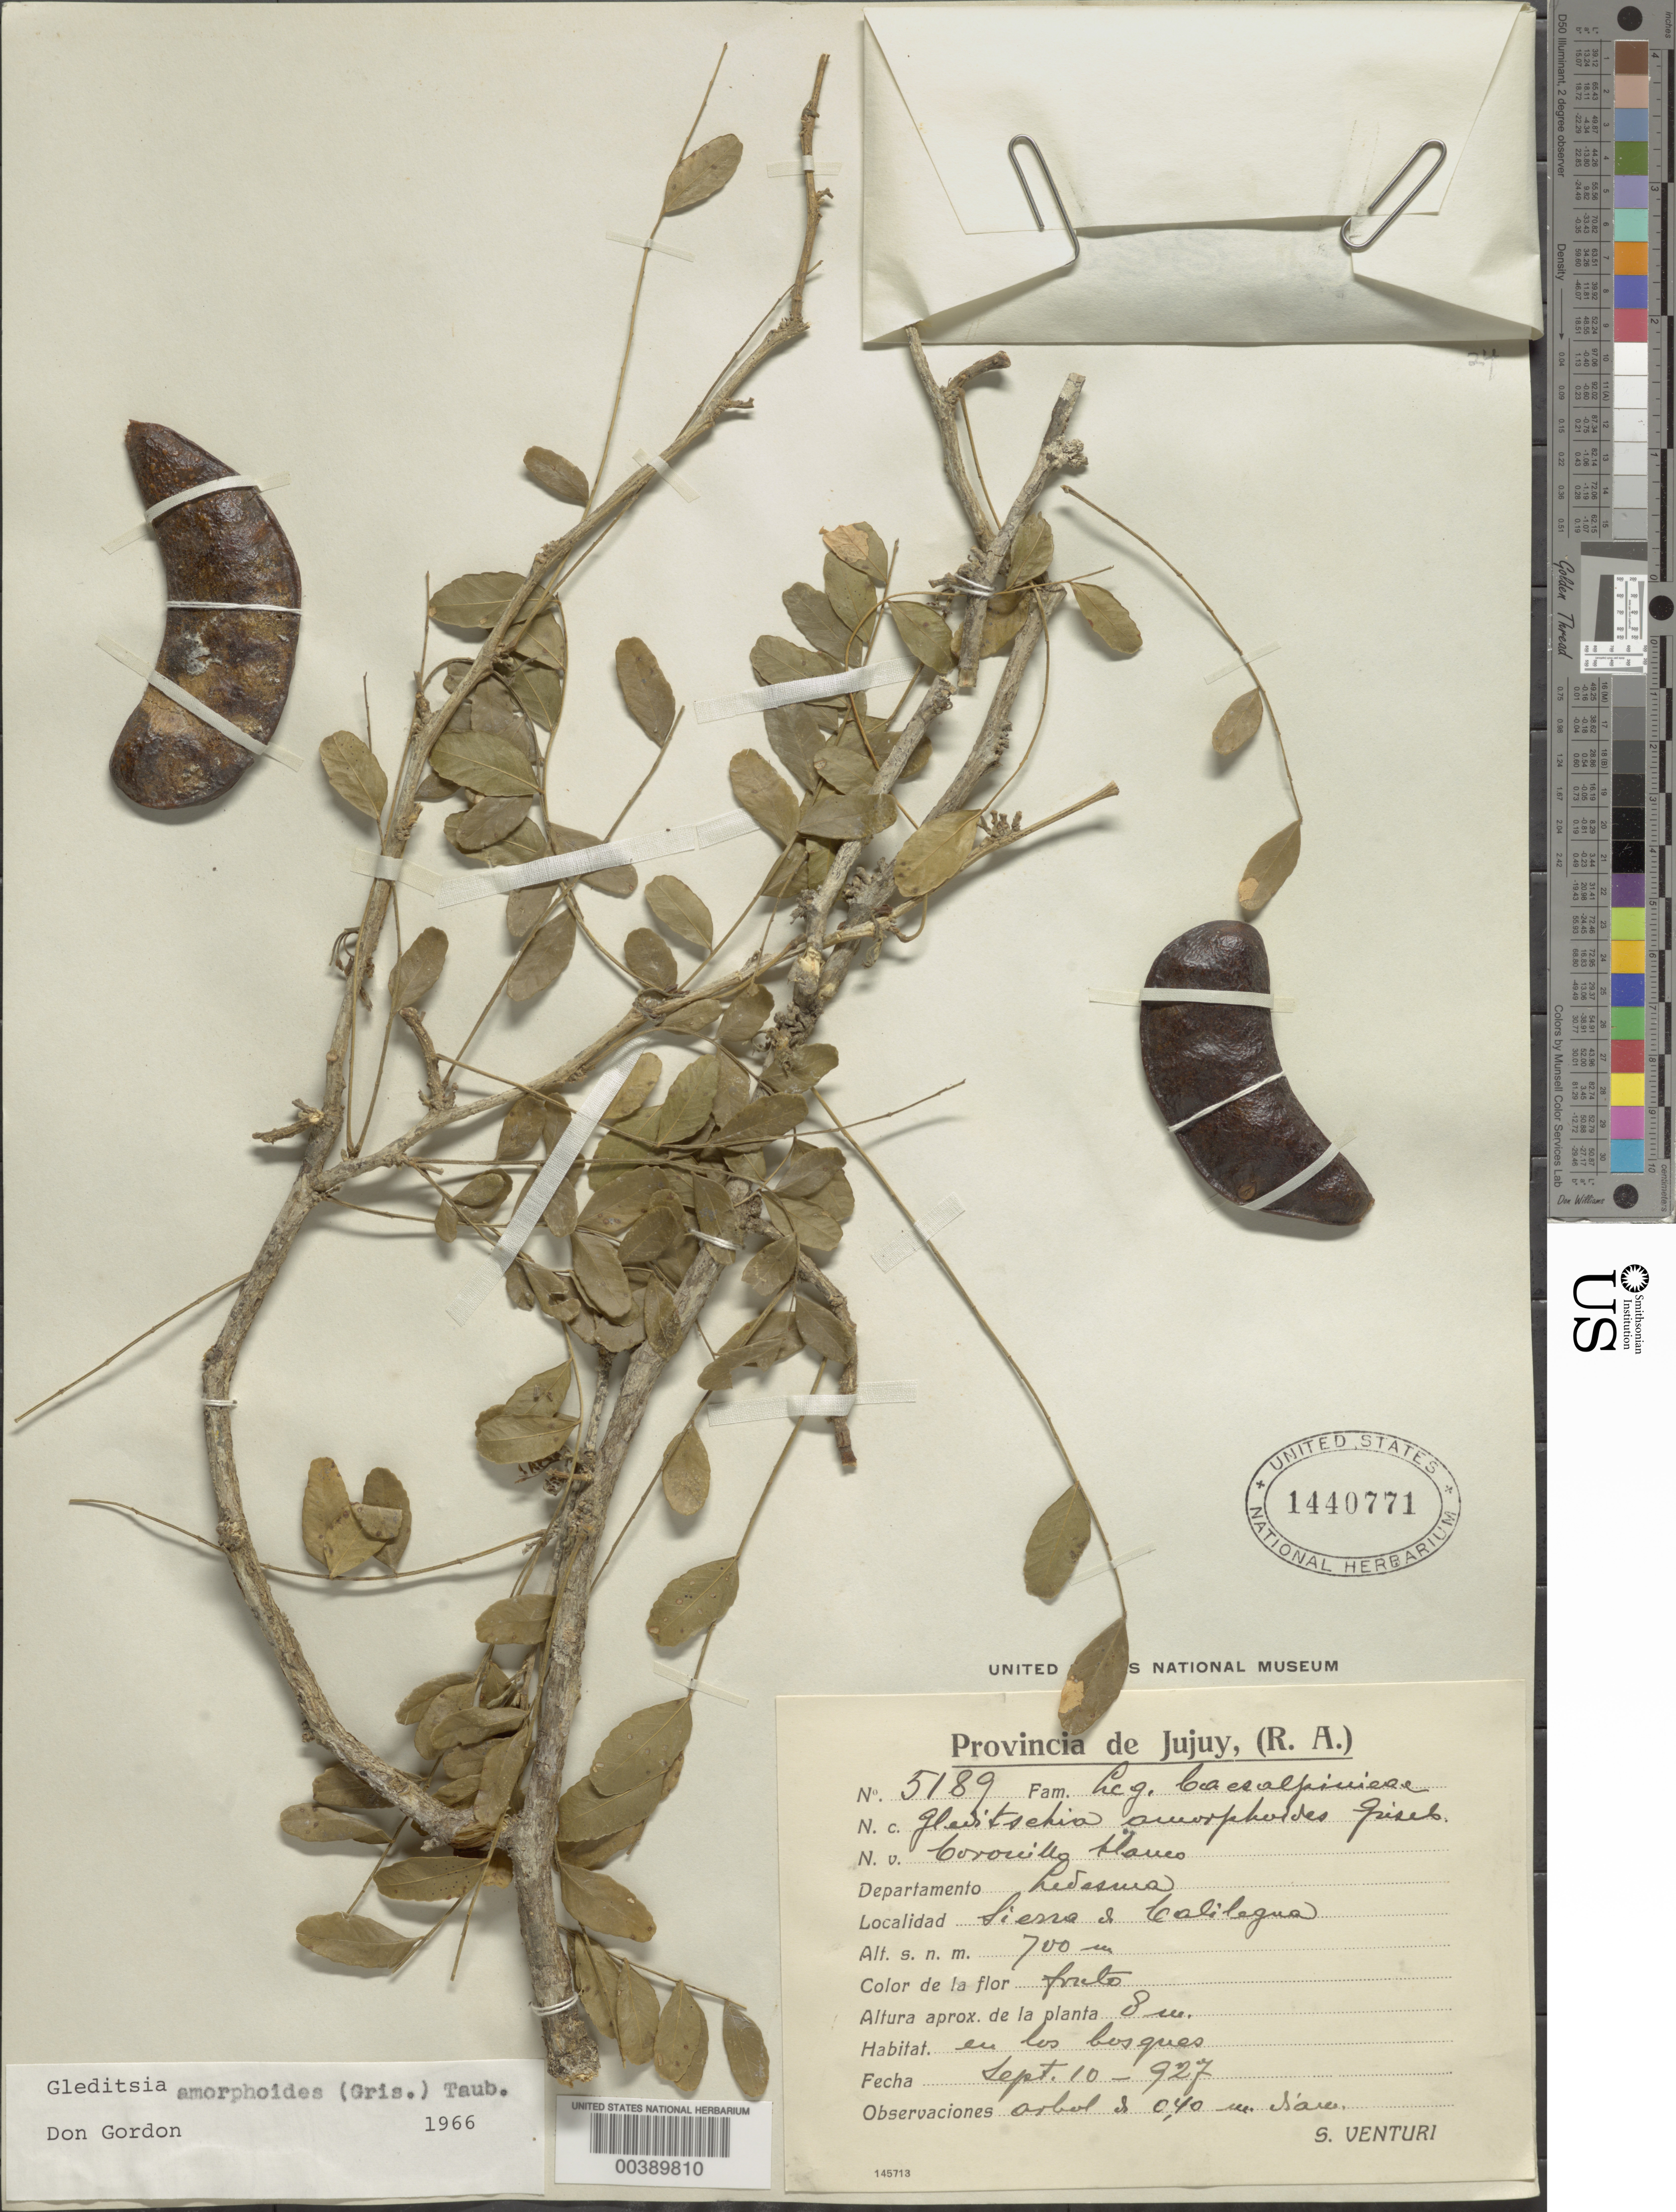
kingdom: Plantae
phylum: Tracheophyta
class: Magnoliopsida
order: Fabales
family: Fabaceae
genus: Gleditsia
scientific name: Gleditsia amorphoides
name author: (Griseb.) Taub.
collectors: S. Venturi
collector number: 5189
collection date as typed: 10 Sep 1927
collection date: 1927-09-10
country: Argentina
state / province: Jujuy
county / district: Ledesma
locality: Sierra de Calilegua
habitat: En los bosques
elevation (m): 700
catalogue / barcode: US 1440771